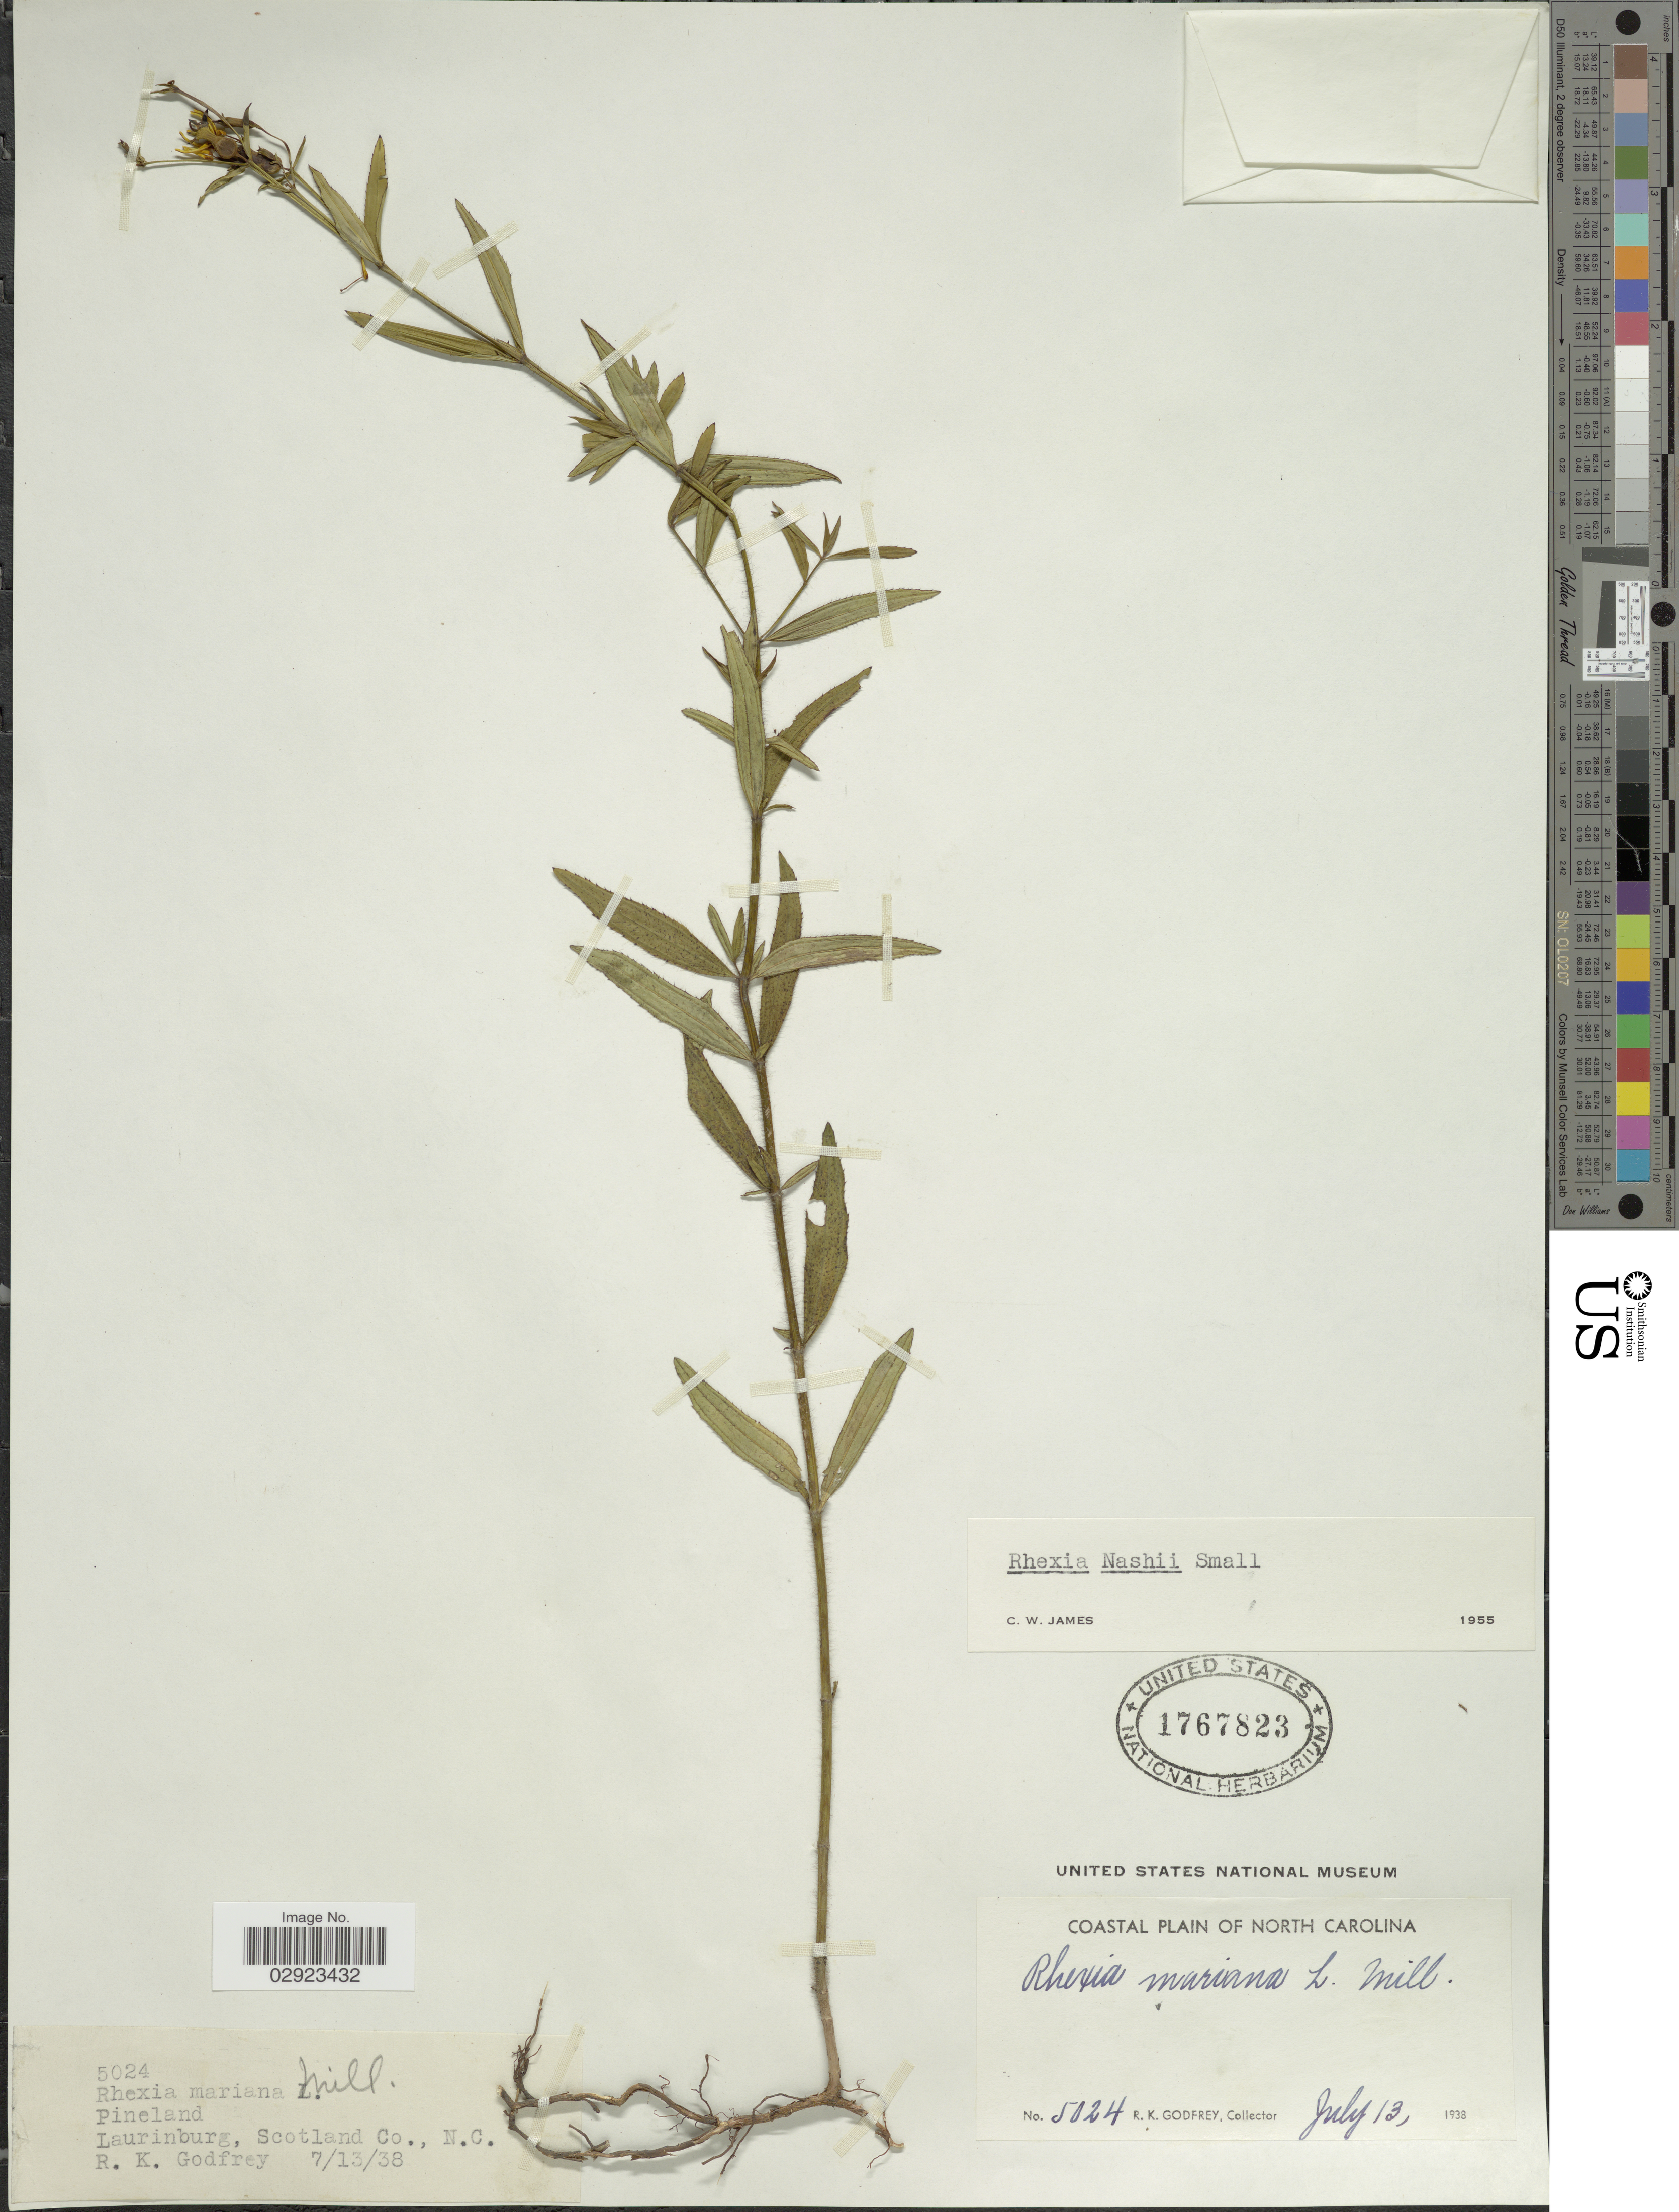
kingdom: Plantae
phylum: Tracheophyta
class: Magnoliopsida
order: Myrtales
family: Melastomataceae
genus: Rhexia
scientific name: Rhexia nashii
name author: Small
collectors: R. K. Godfrey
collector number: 5024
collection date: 1938-07-13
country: United States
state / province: North Carolina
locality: Coastal Plain of North Carolina, Laurinburg, Scotland Co.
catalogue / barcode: US 1767823